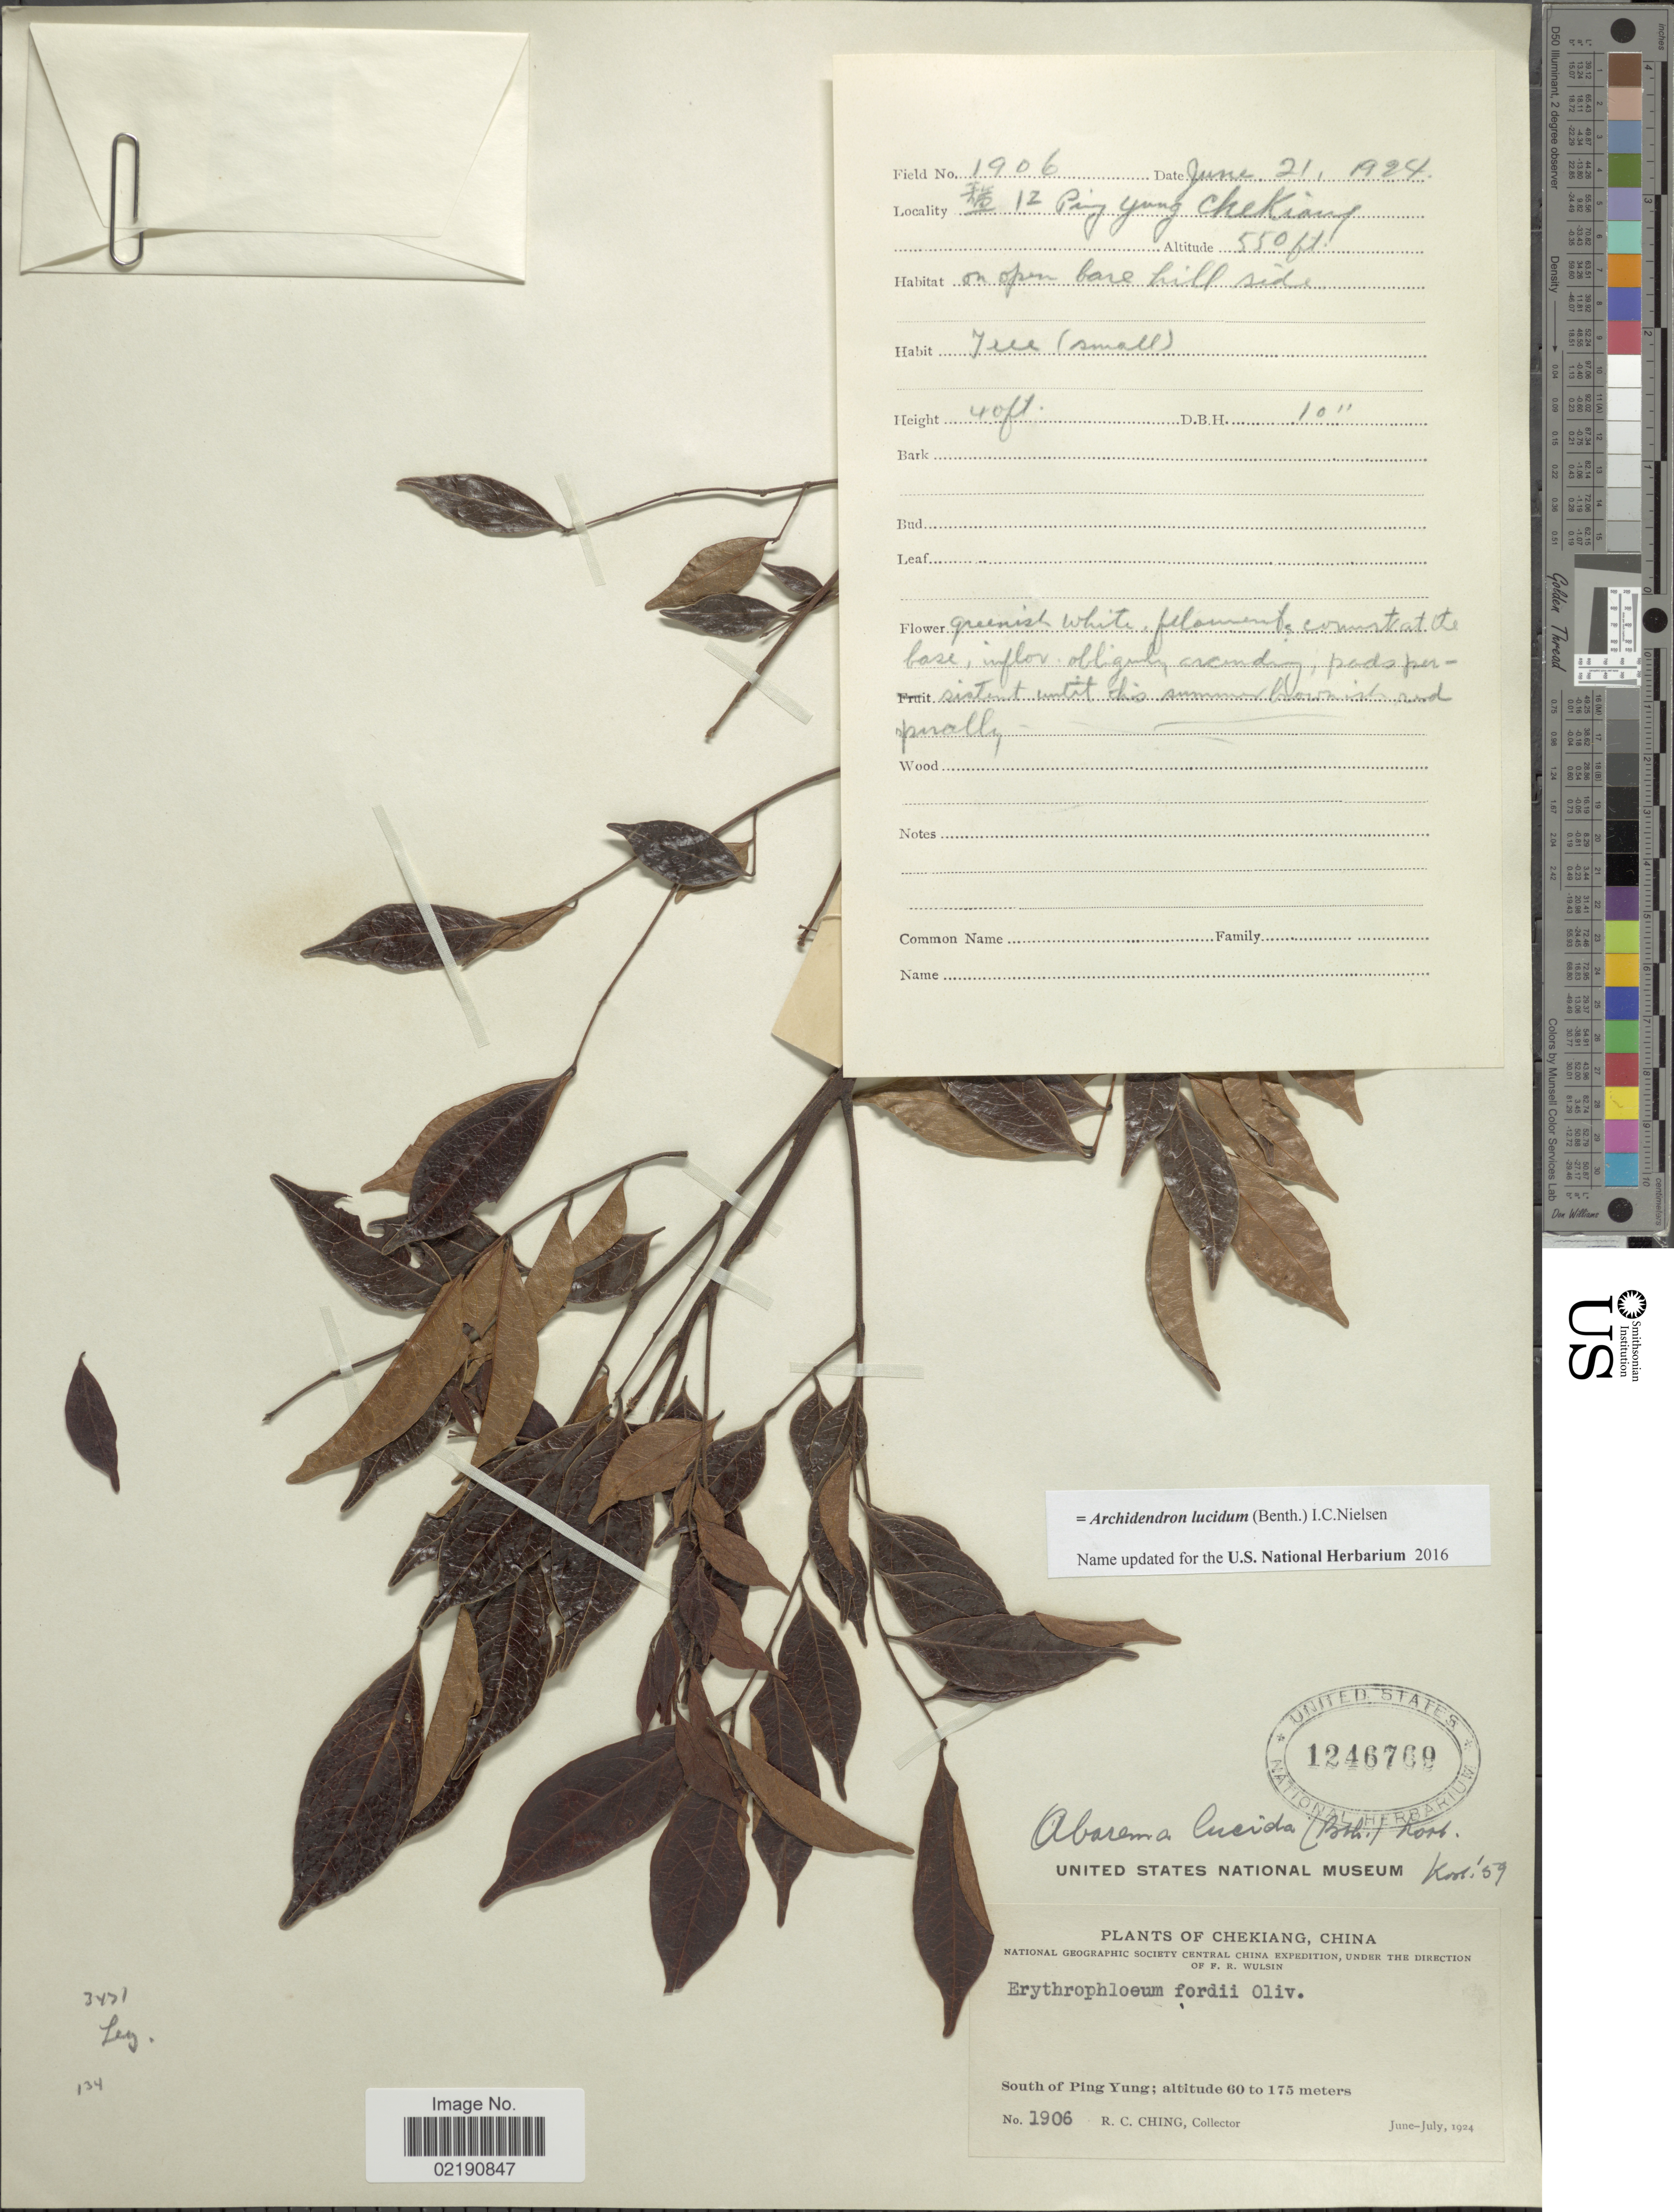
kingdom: Plantae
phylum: Tracheophyta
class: Magnoliopsida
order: Fabales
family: Fabaceae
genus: Archidendron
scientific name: Archidendron lucidum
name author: (Benth.) I.C. Nielsen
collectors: R. C. Ching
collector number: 1906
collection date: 1924-06/1924-07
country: China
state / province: Zhejiang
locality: Chekiang, south of Ping Yung, on open bare hill side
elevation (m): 60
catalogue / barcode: US 1246769